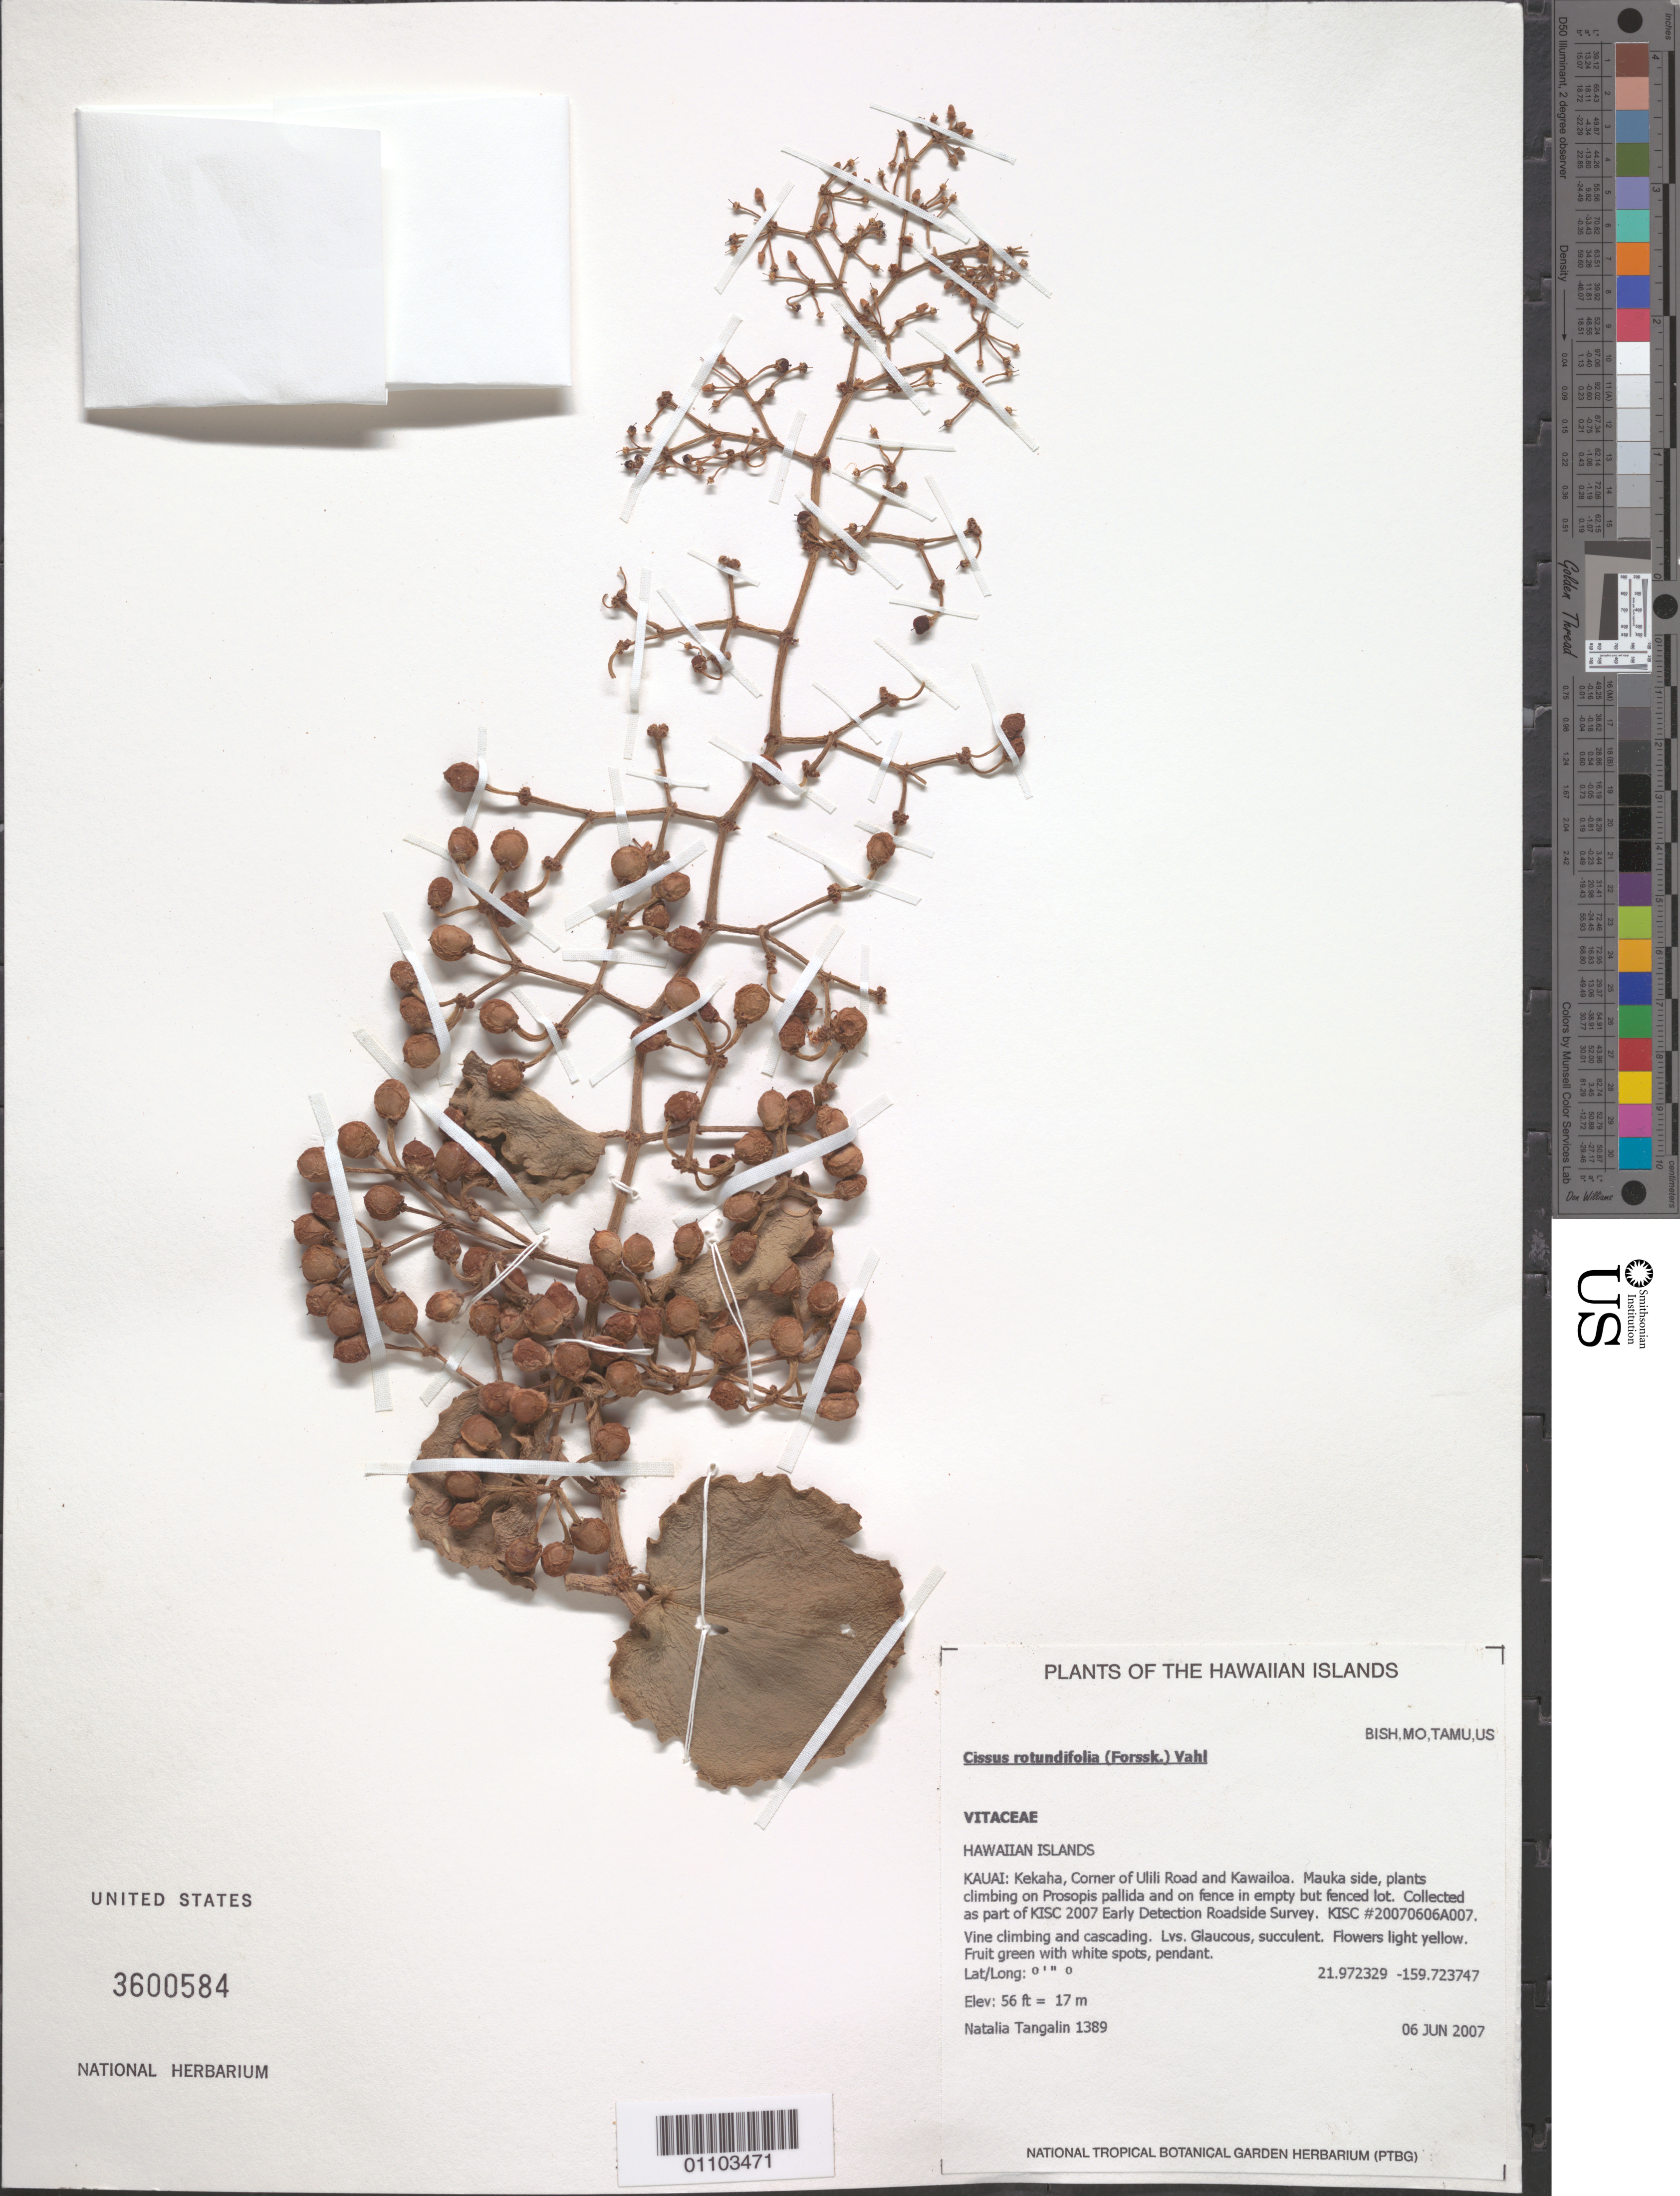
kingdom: Plantae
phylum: Tracheophyta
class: Magnoliopsida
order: Vitales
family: Vitaceae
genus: Cissus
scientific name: Cissus rotundifolia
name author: (Forssk.) Vahl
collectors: N. Tangalin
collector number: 1389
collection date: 2007-06-06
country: United States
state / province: Hawaii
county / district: Kaui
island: Kaua'i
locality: Kekaha, Corner of Ulili Rd and Kawailoa. Mauka side.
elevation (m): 17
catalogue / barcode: US 3600584